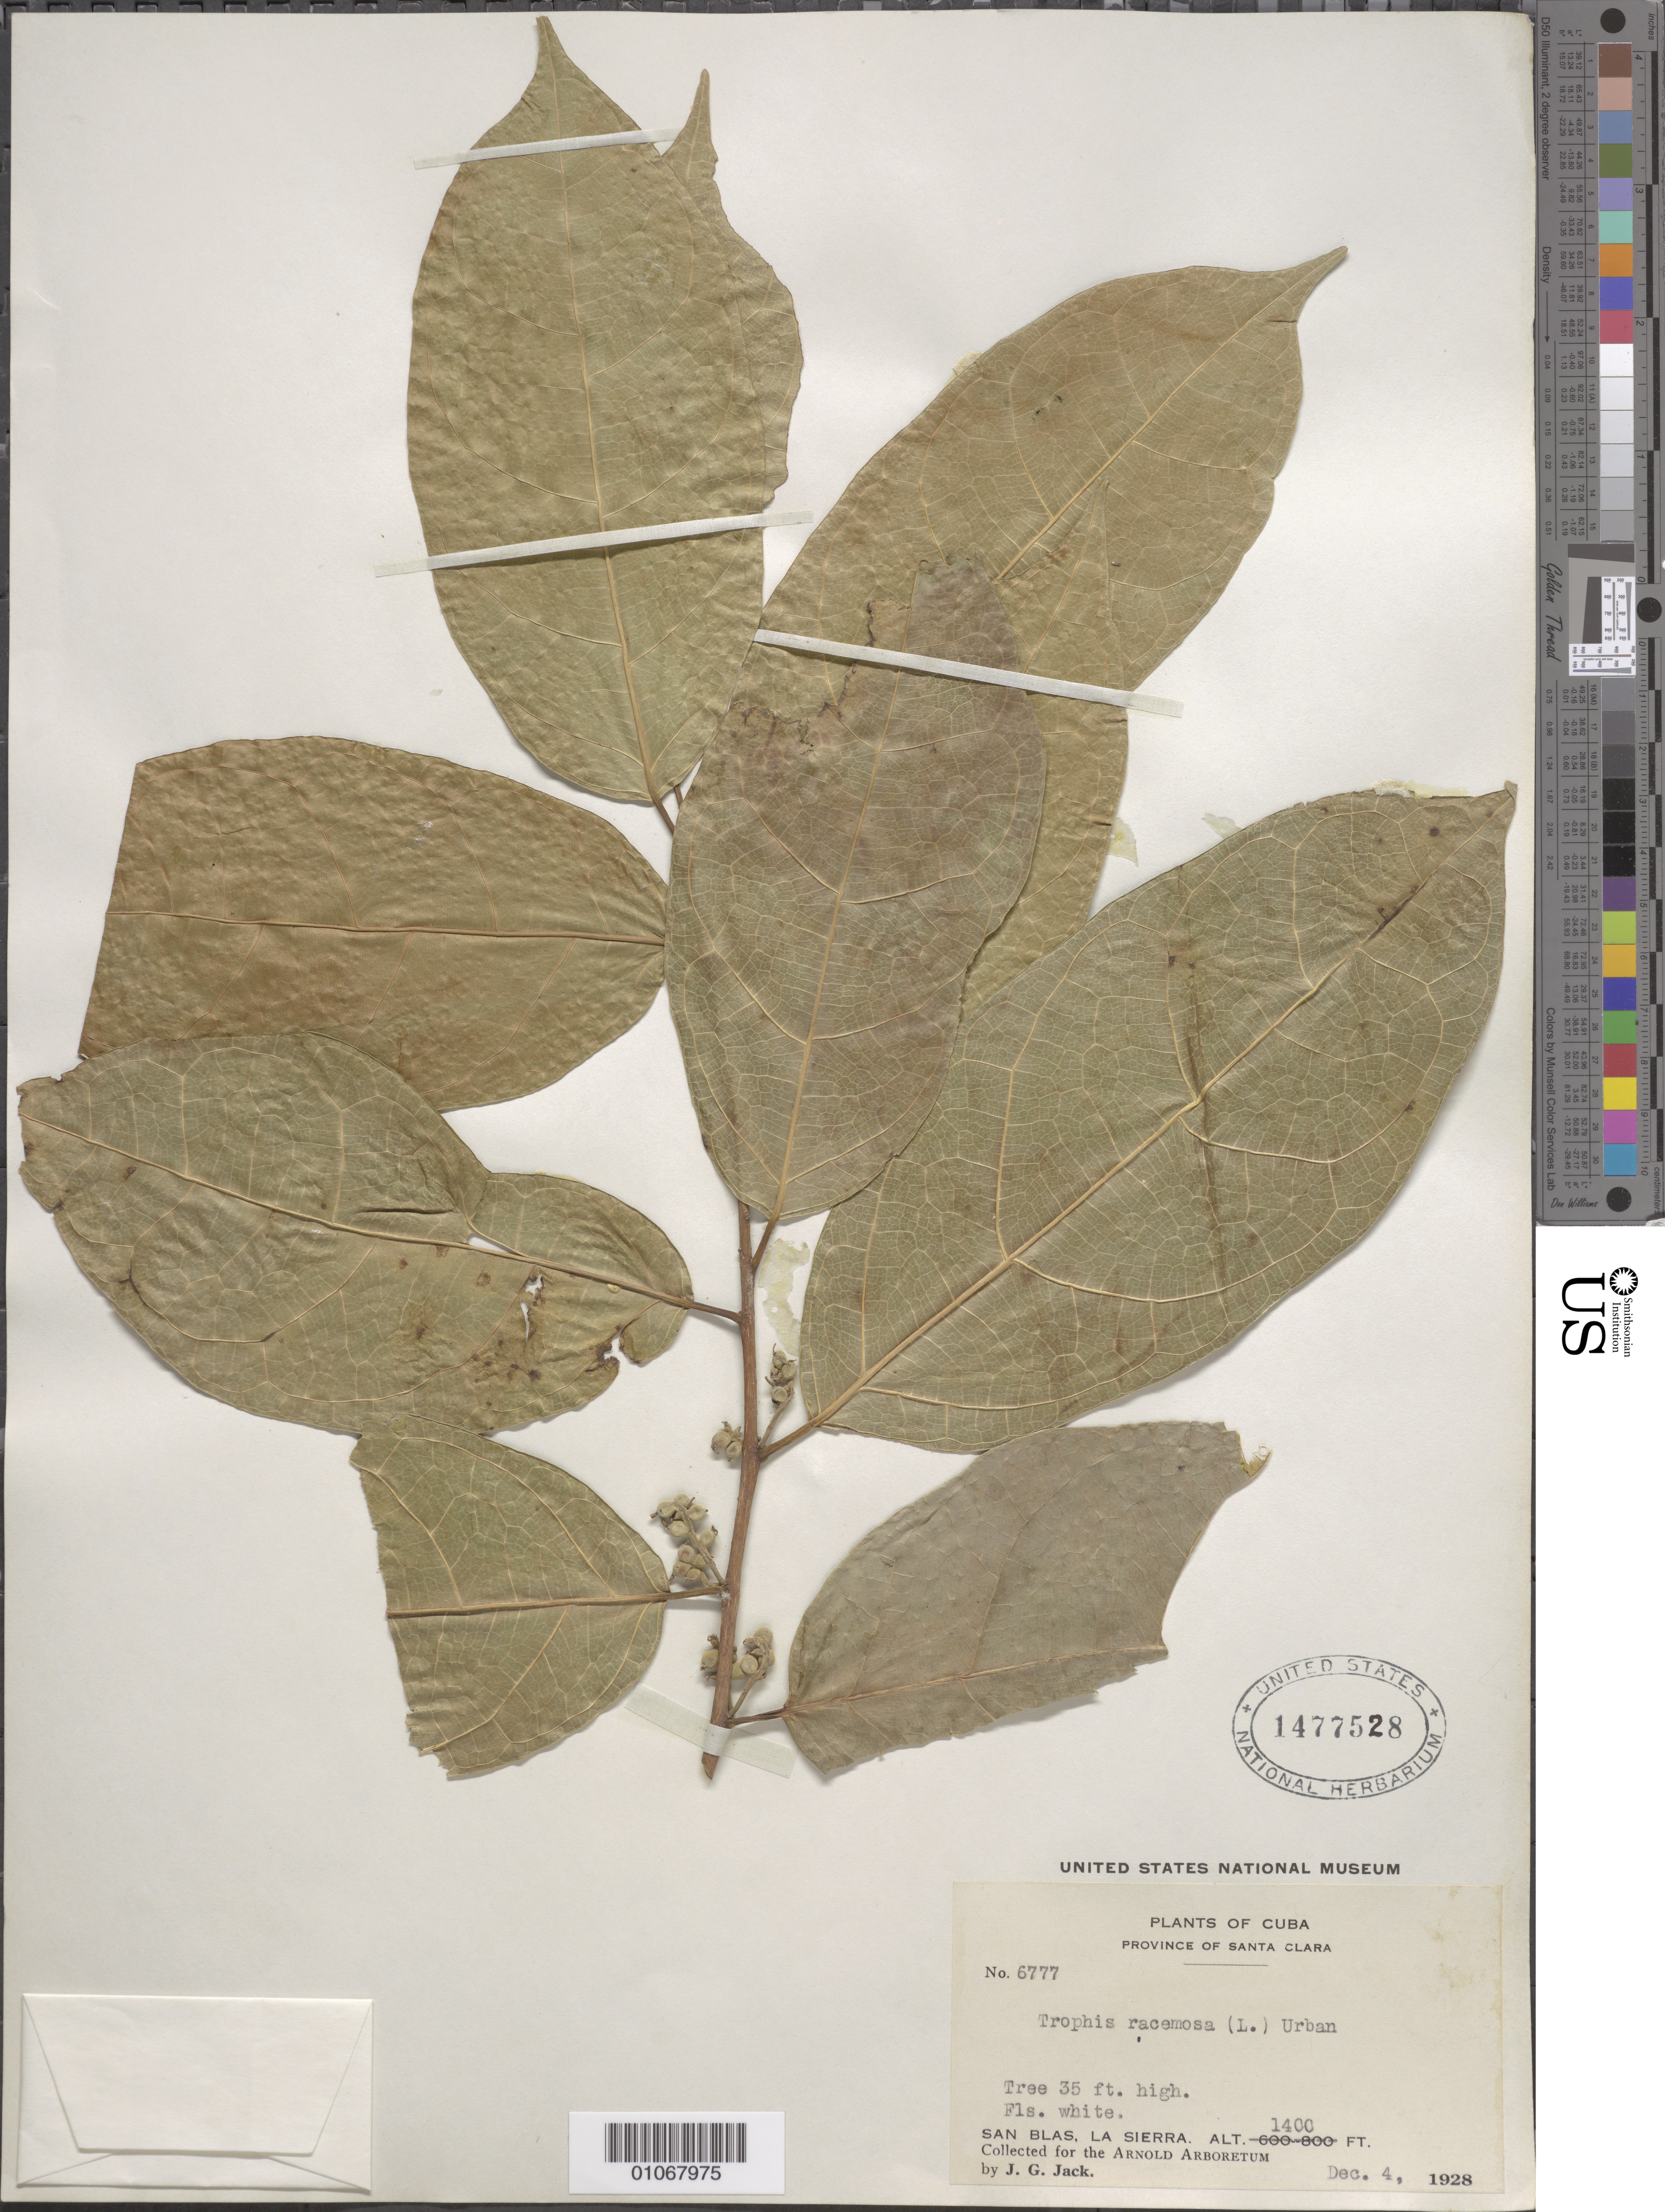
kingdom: Plantae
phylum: Tracheophyta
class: Magnoliopsida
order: Rosales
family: Moraceae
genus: Trophis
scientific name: Trophis racemosa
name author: (L.) Urb.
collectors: J. G. Jack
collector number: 6777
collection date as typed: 04 Dec 1928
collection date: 1928-12-04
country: Cuba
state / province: Matanzas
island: Cuba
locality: San Blas, La Sierra, Santa Clara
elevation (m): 427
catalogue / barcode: US 1477528